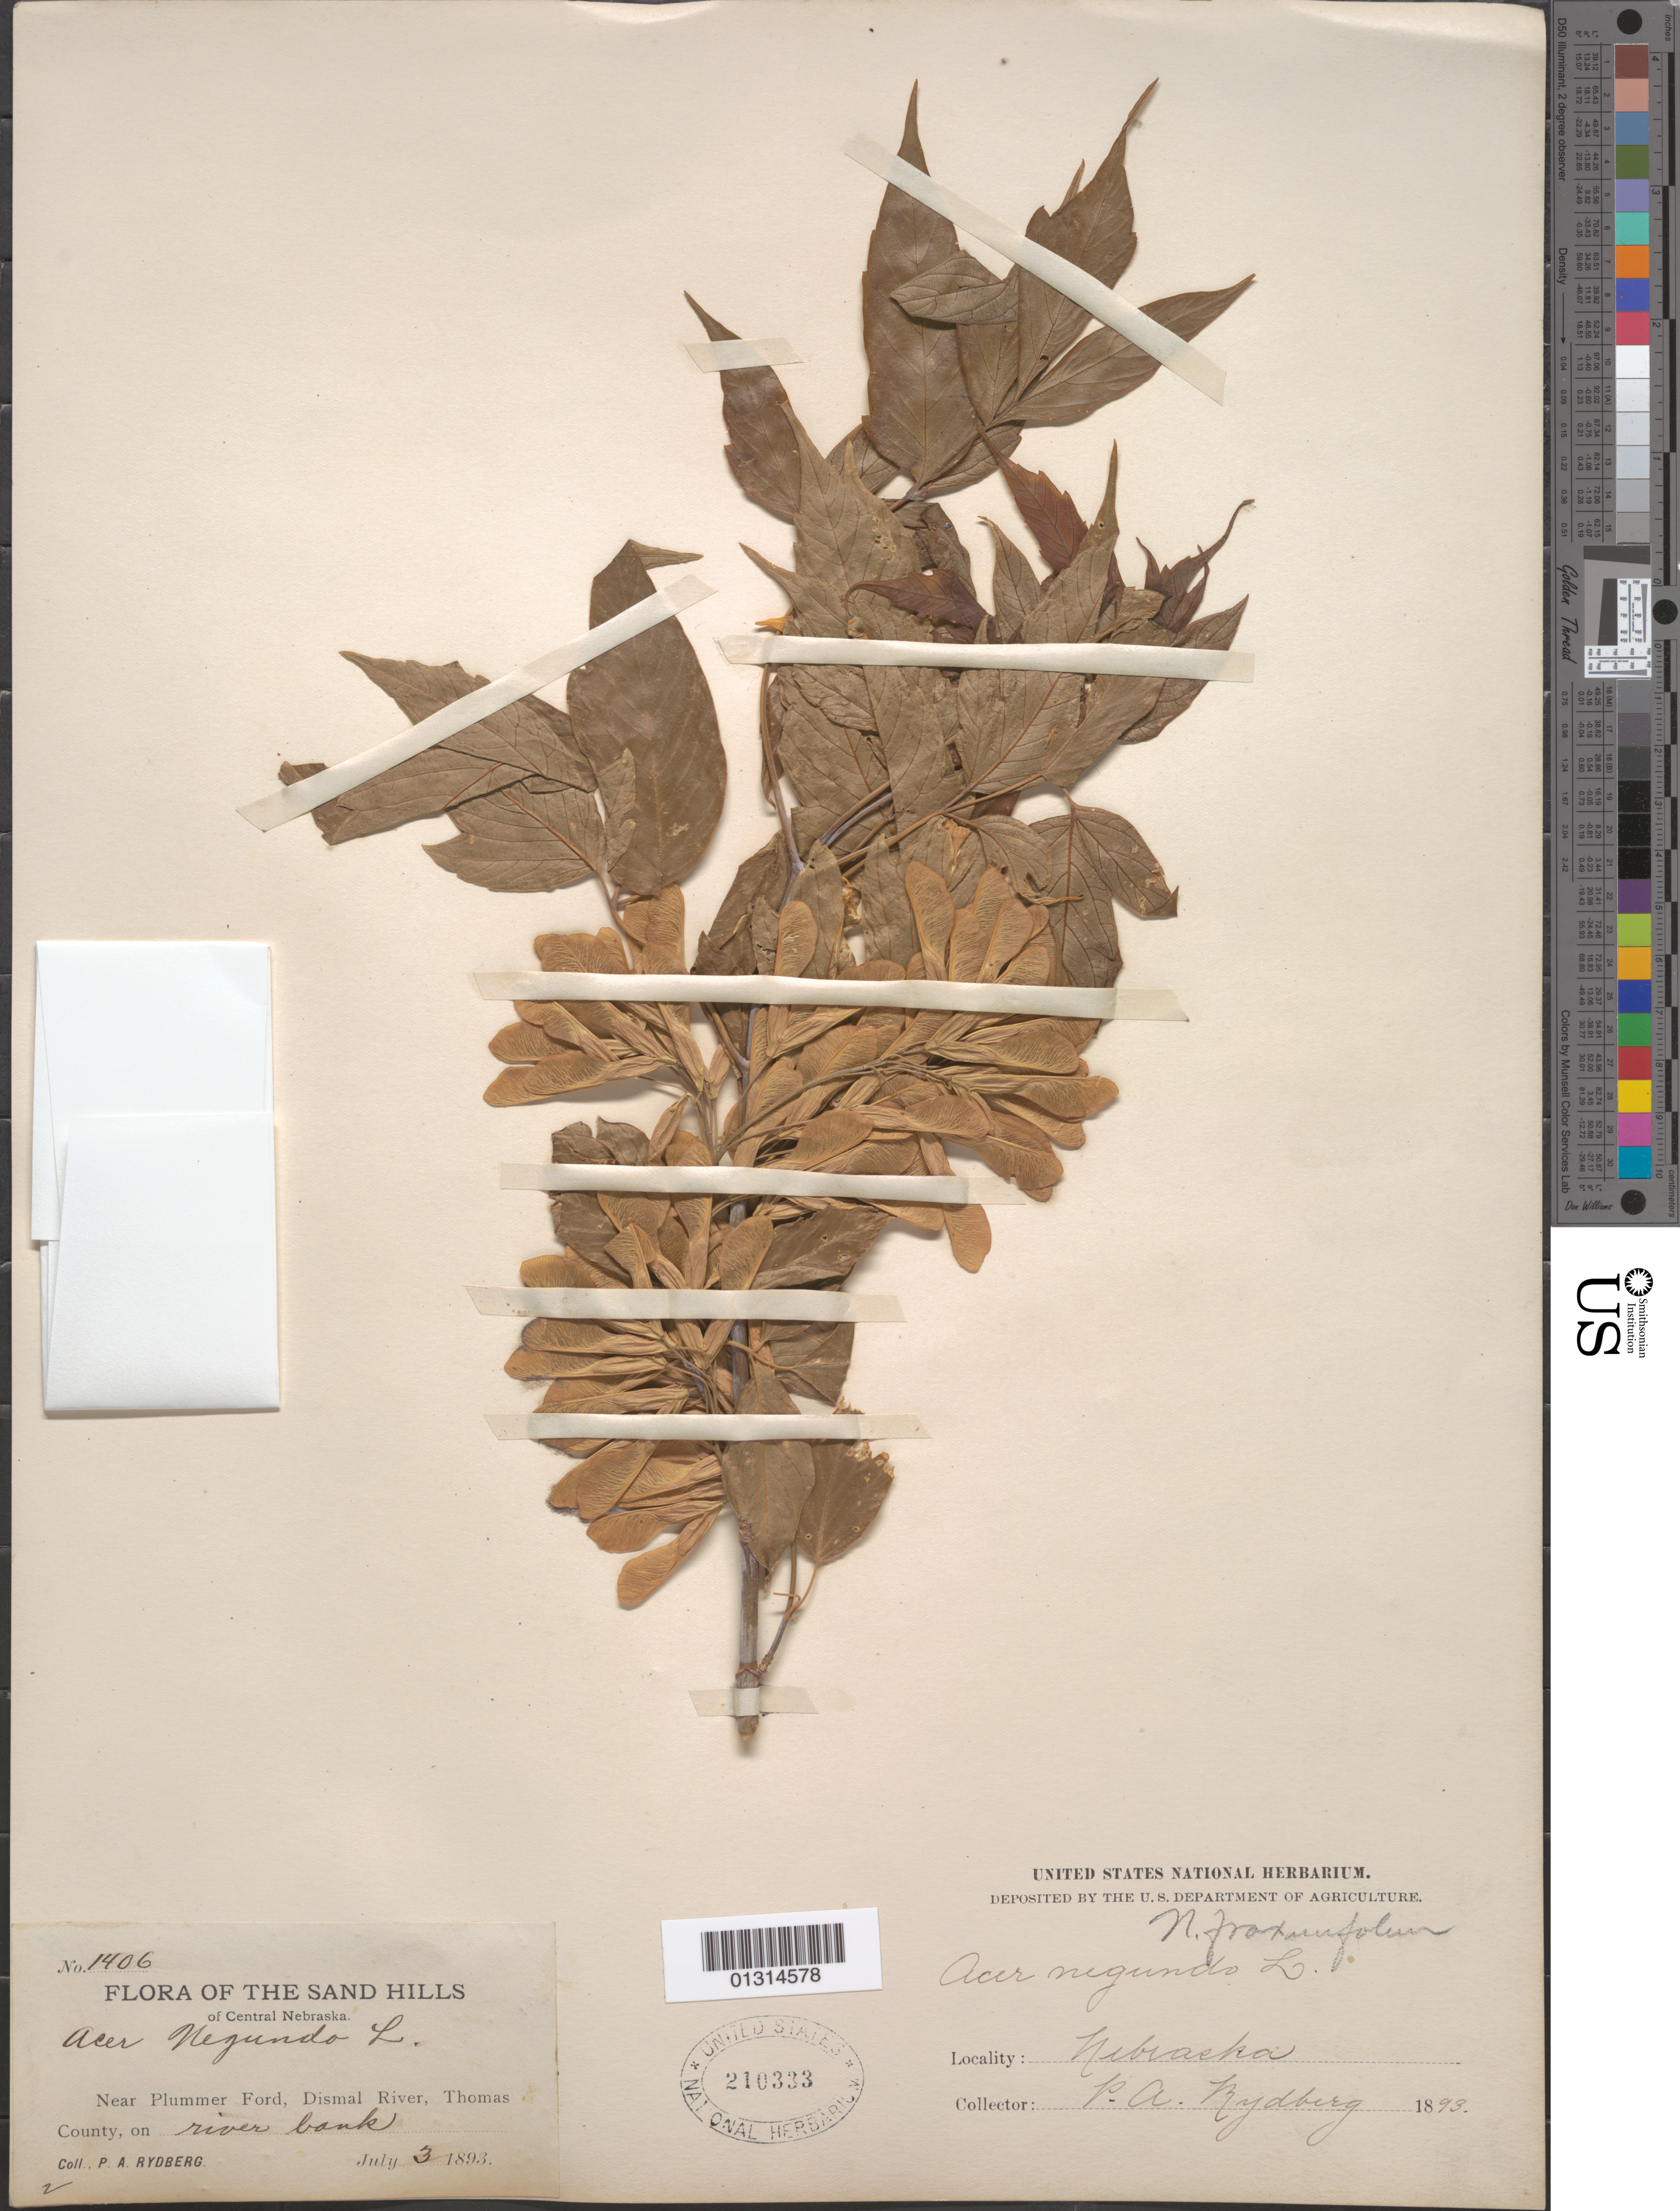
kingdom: Plantae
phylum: Tracheophyta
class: Magnoliopsida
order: Sapindales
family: Sapindaceae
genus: Acer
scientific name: Acer negundo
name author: L.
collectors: P. A. Rydberg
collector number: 1406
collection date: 1893-07-03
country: United States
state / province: Nebraska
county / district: Thomas County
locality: Thomas County, near Plummer Ford, Dismal River.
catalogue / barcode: US 210333